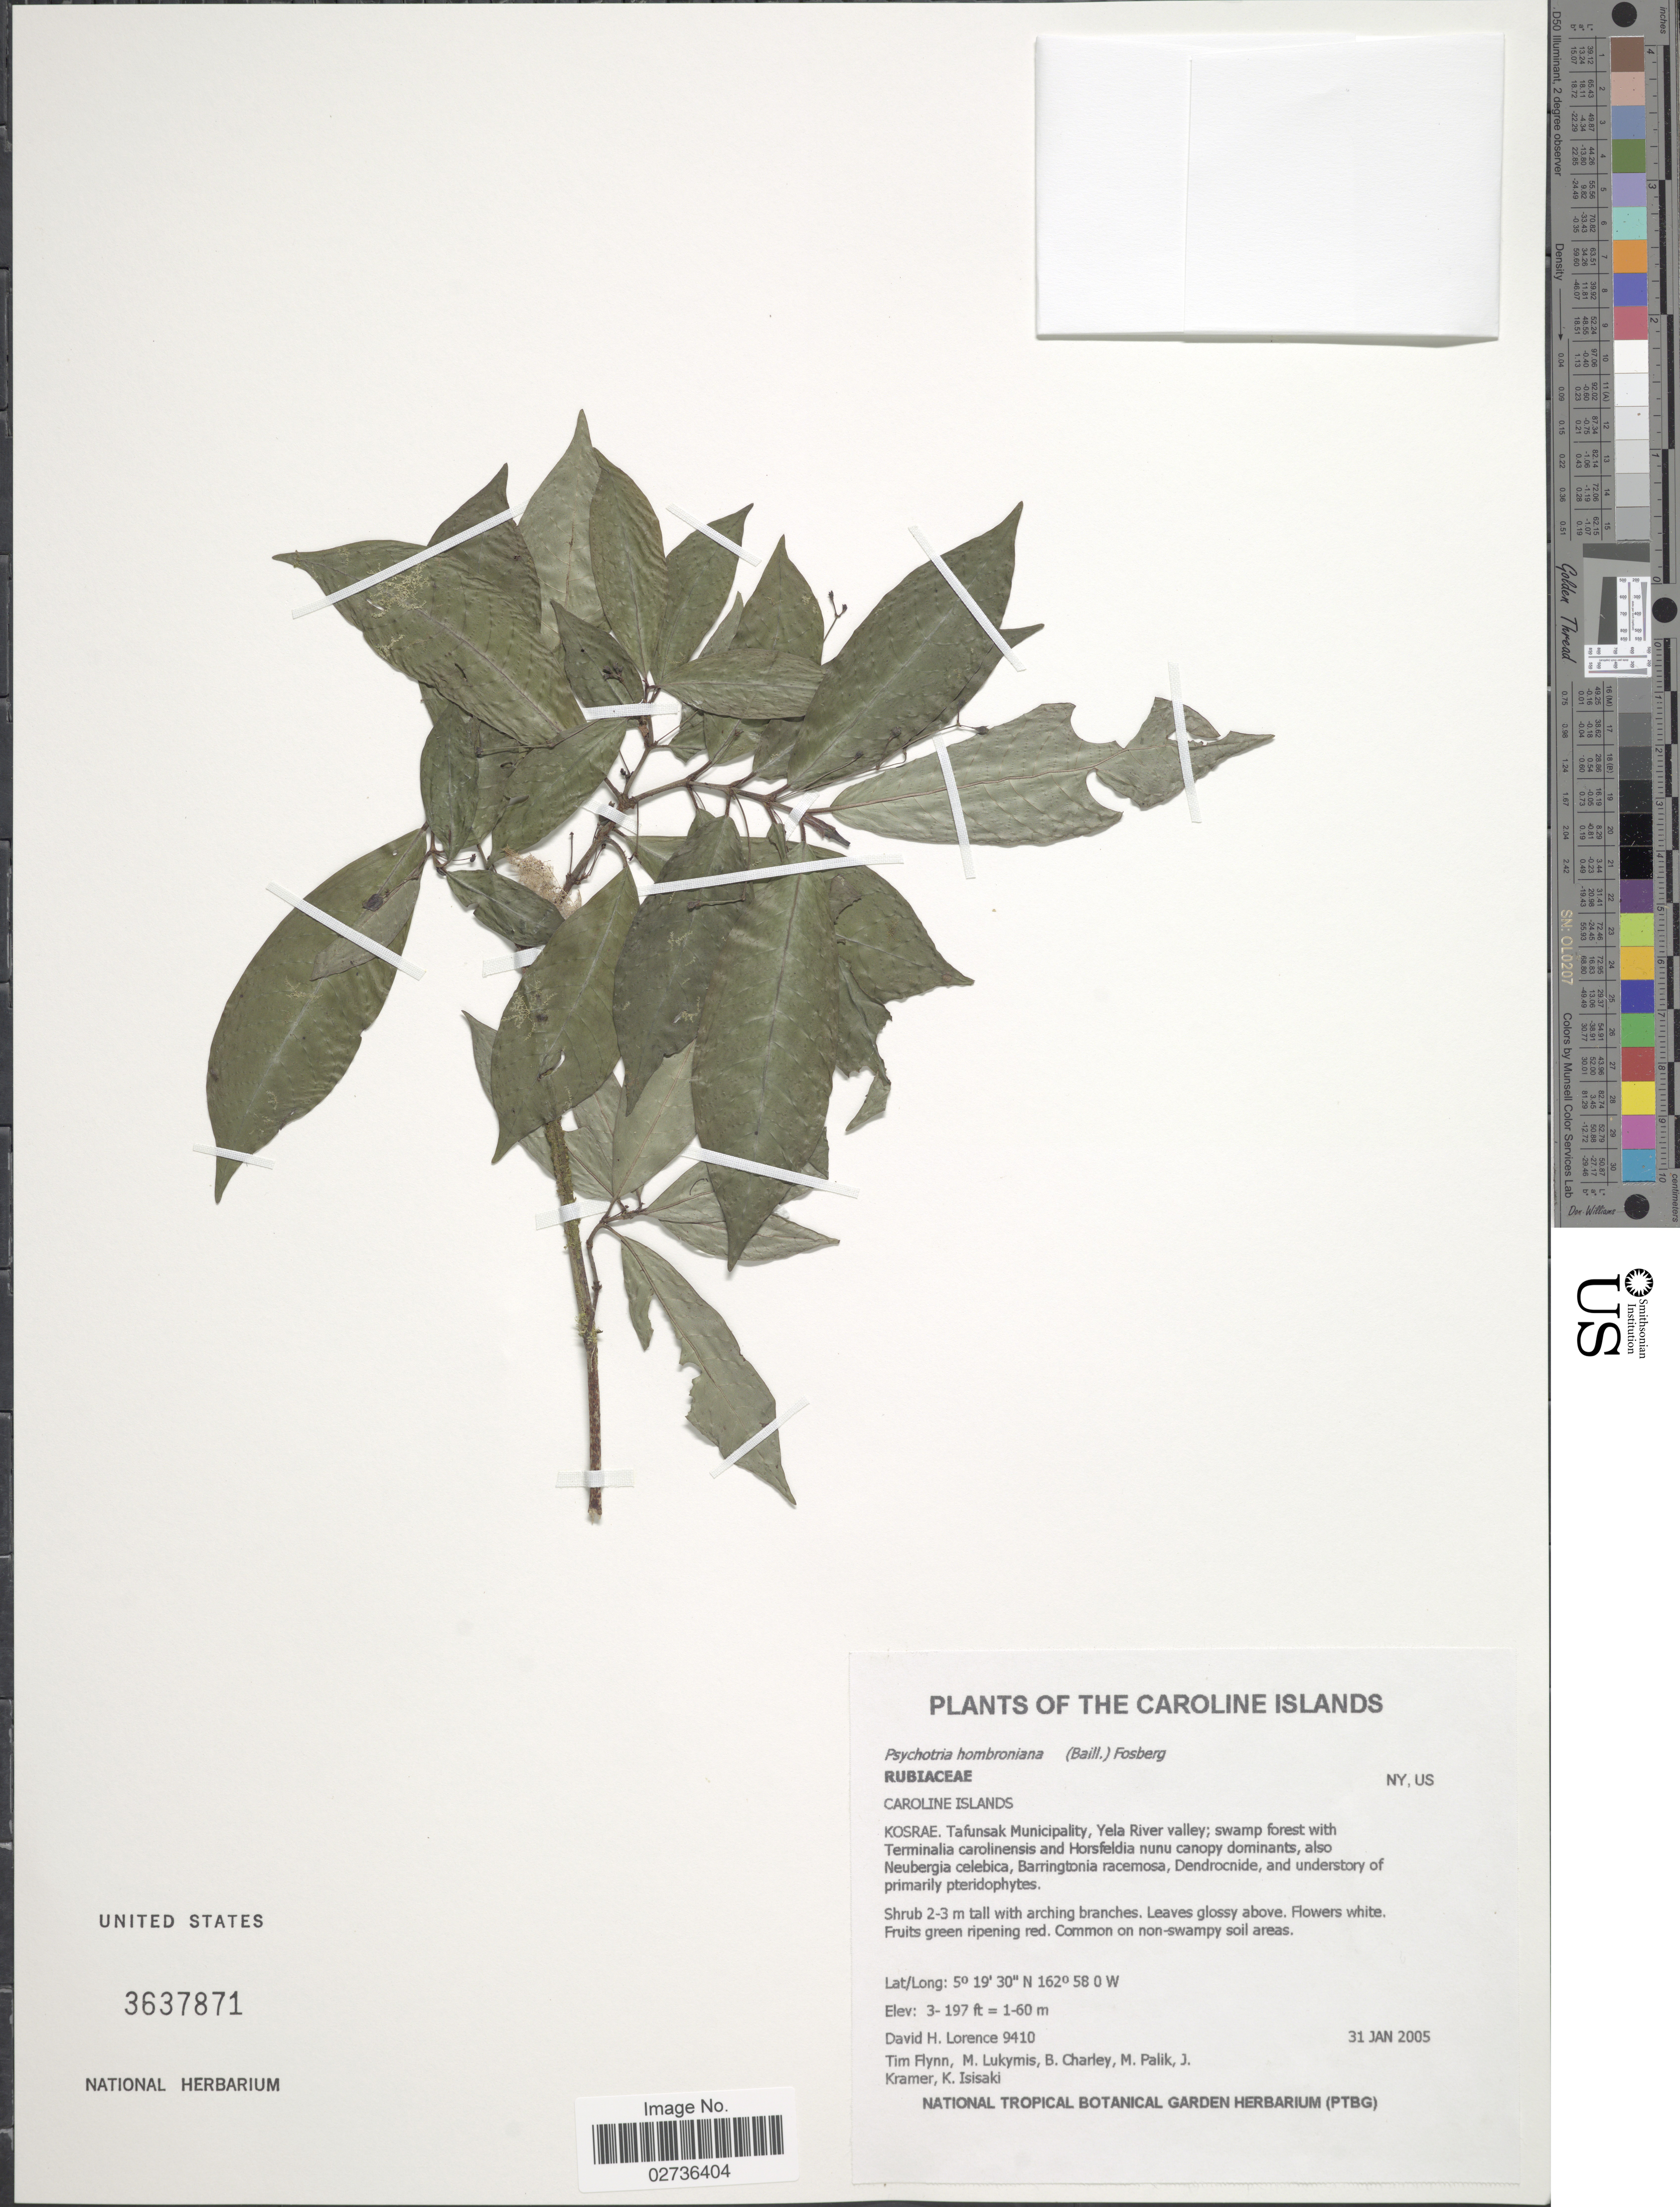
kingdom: Plantae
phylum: Tracheophyta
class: Magnoliopsida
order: Gentianales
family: Rubiaceae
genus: Psychotria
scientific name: Psychotria hombroniana var. squarrosa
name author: (Valeton) Fosberg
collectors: D. Lorence, T. Flynn, M. Lukymis, B. Charley & et al.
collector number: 9410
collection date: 2005-01-31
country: Micronesia, Federated States of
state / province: Kosrae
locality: The Caroline Islands, Kosrae: Tafunsak Municipality, Yela River valley: swamp forest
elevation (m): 1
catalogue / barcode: US 3637871